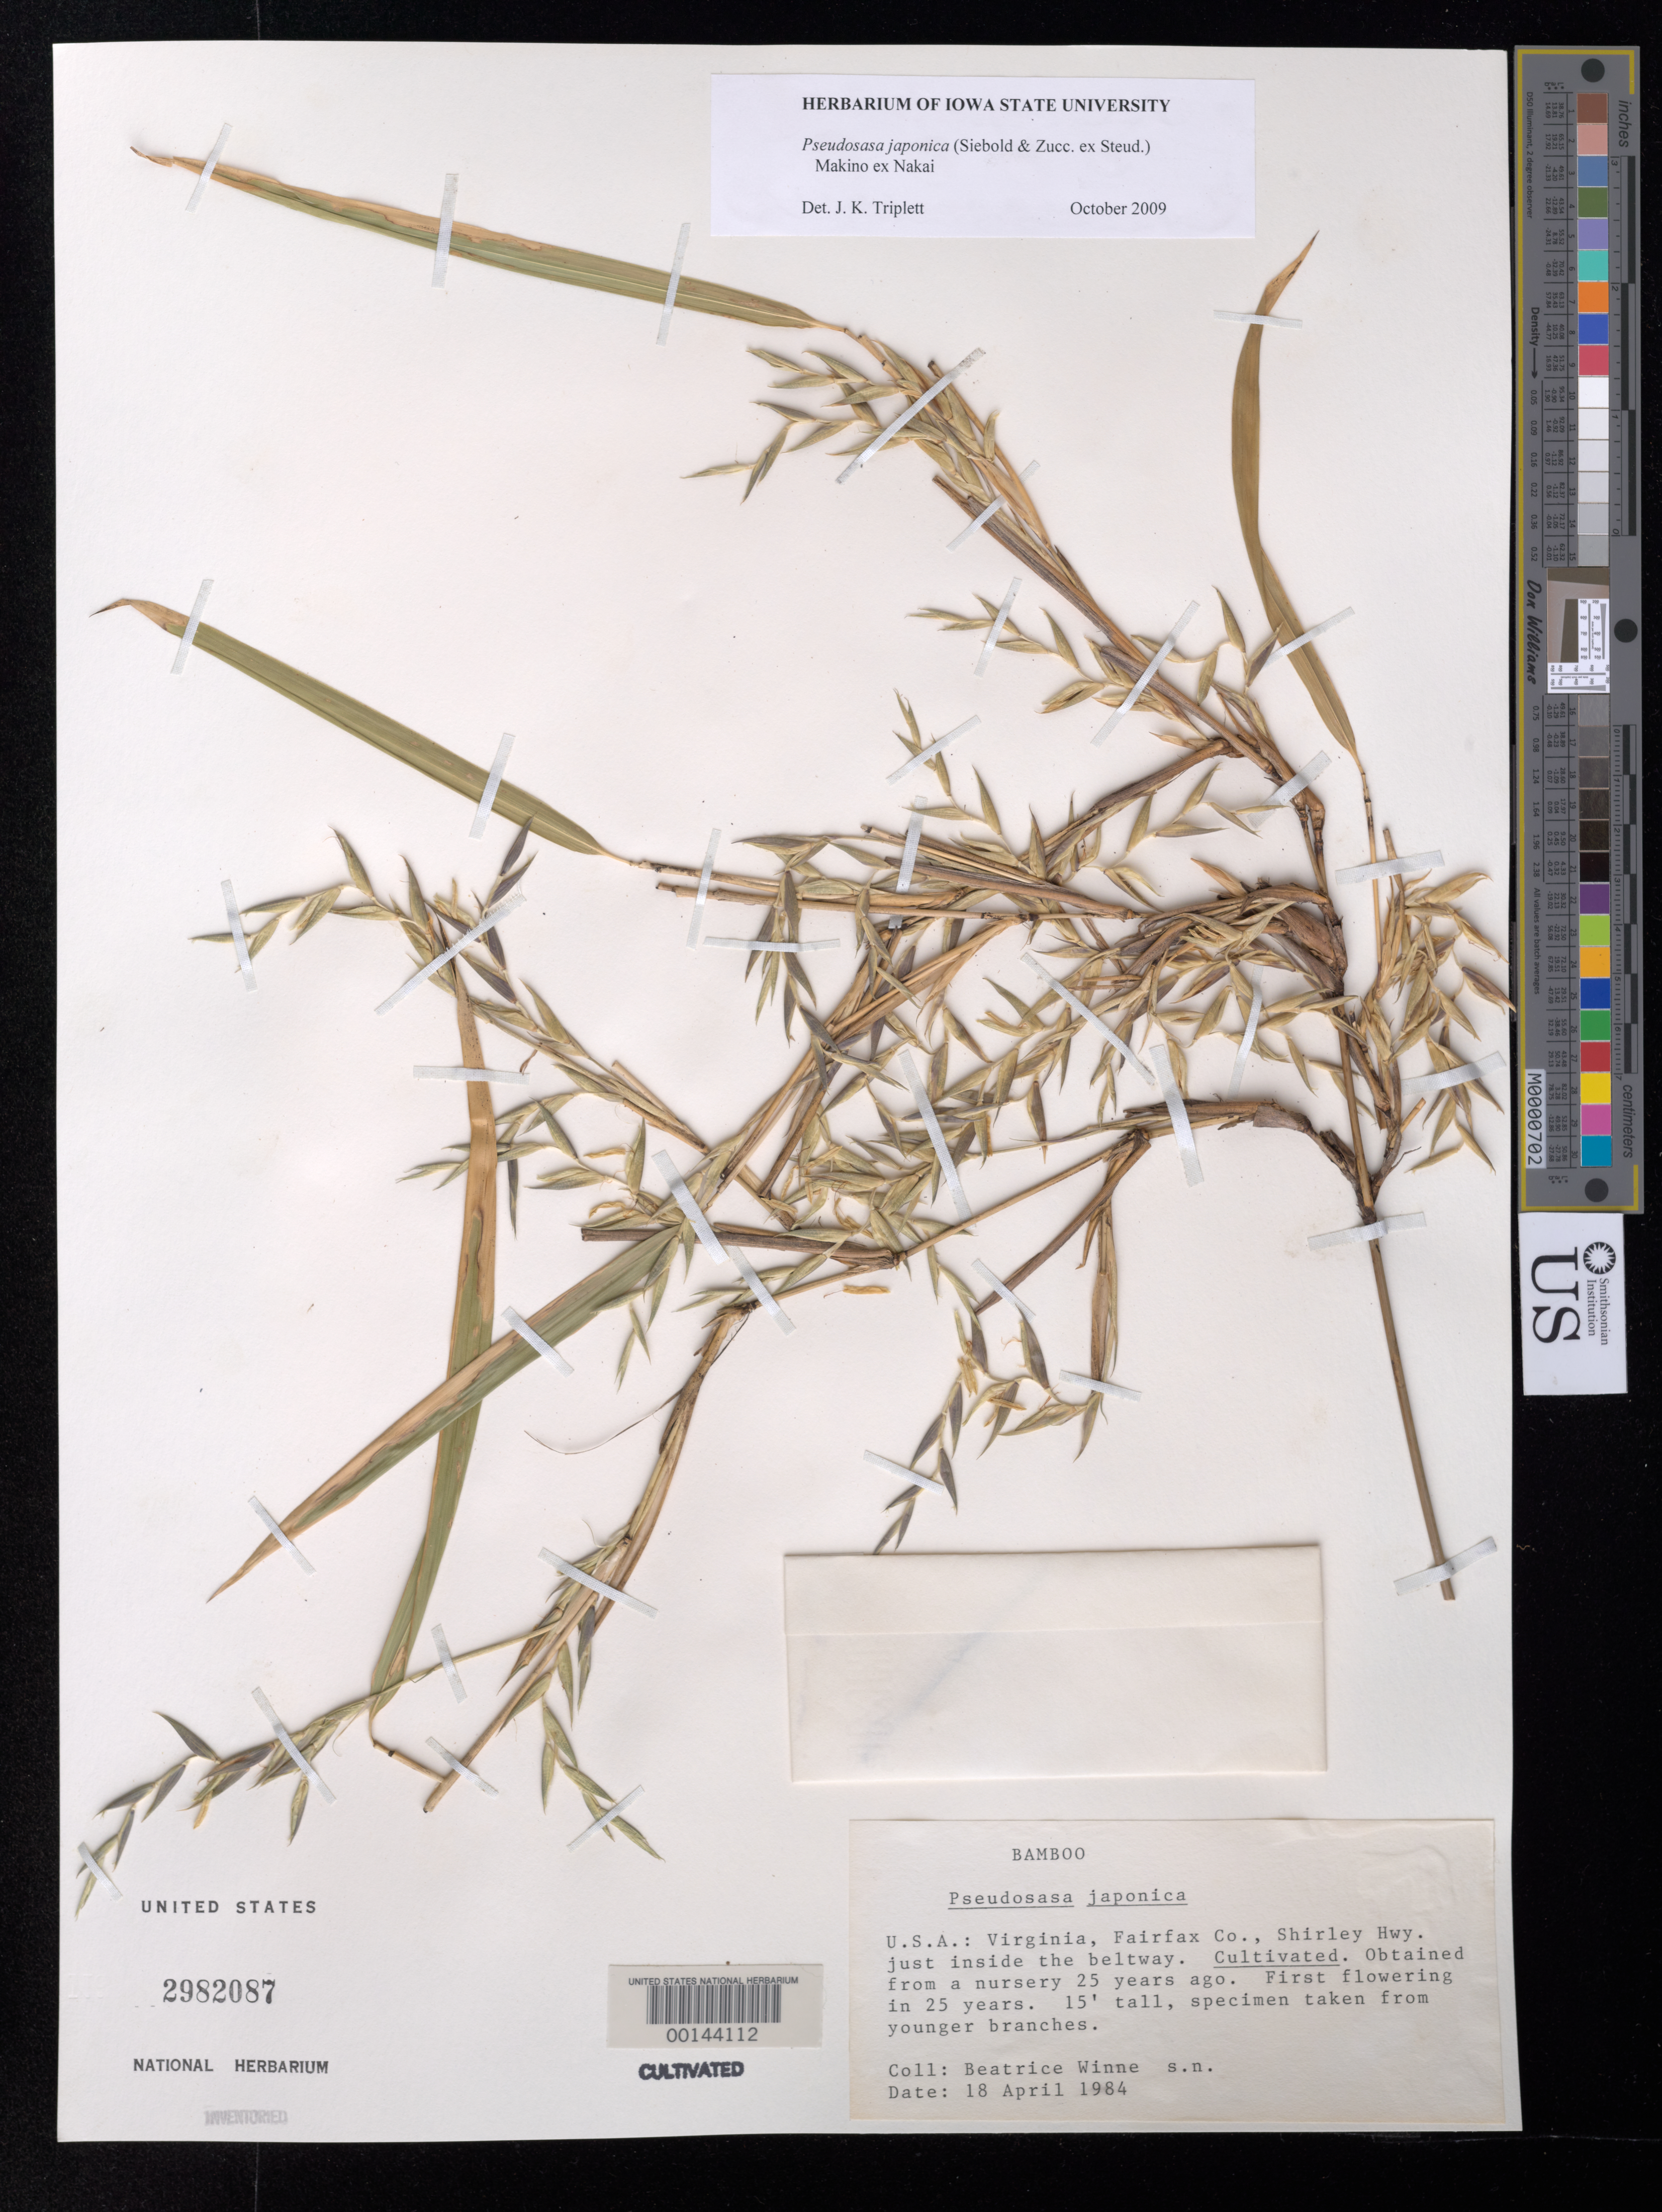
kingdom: Plantae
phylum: Tracheophyta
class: Liliopsida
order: Poales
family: Poaceae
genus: Pseudosasa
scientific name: Pseudosasa japonica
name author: (Siebold & Zucc. ex Steud.) Makino ex Nakai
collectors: B. Winne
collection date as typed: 18 Apr 1984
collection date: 1984-04-18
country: United States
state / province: Virginia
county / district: Fairfax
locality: Shirley hwy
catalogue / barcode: US 2982087